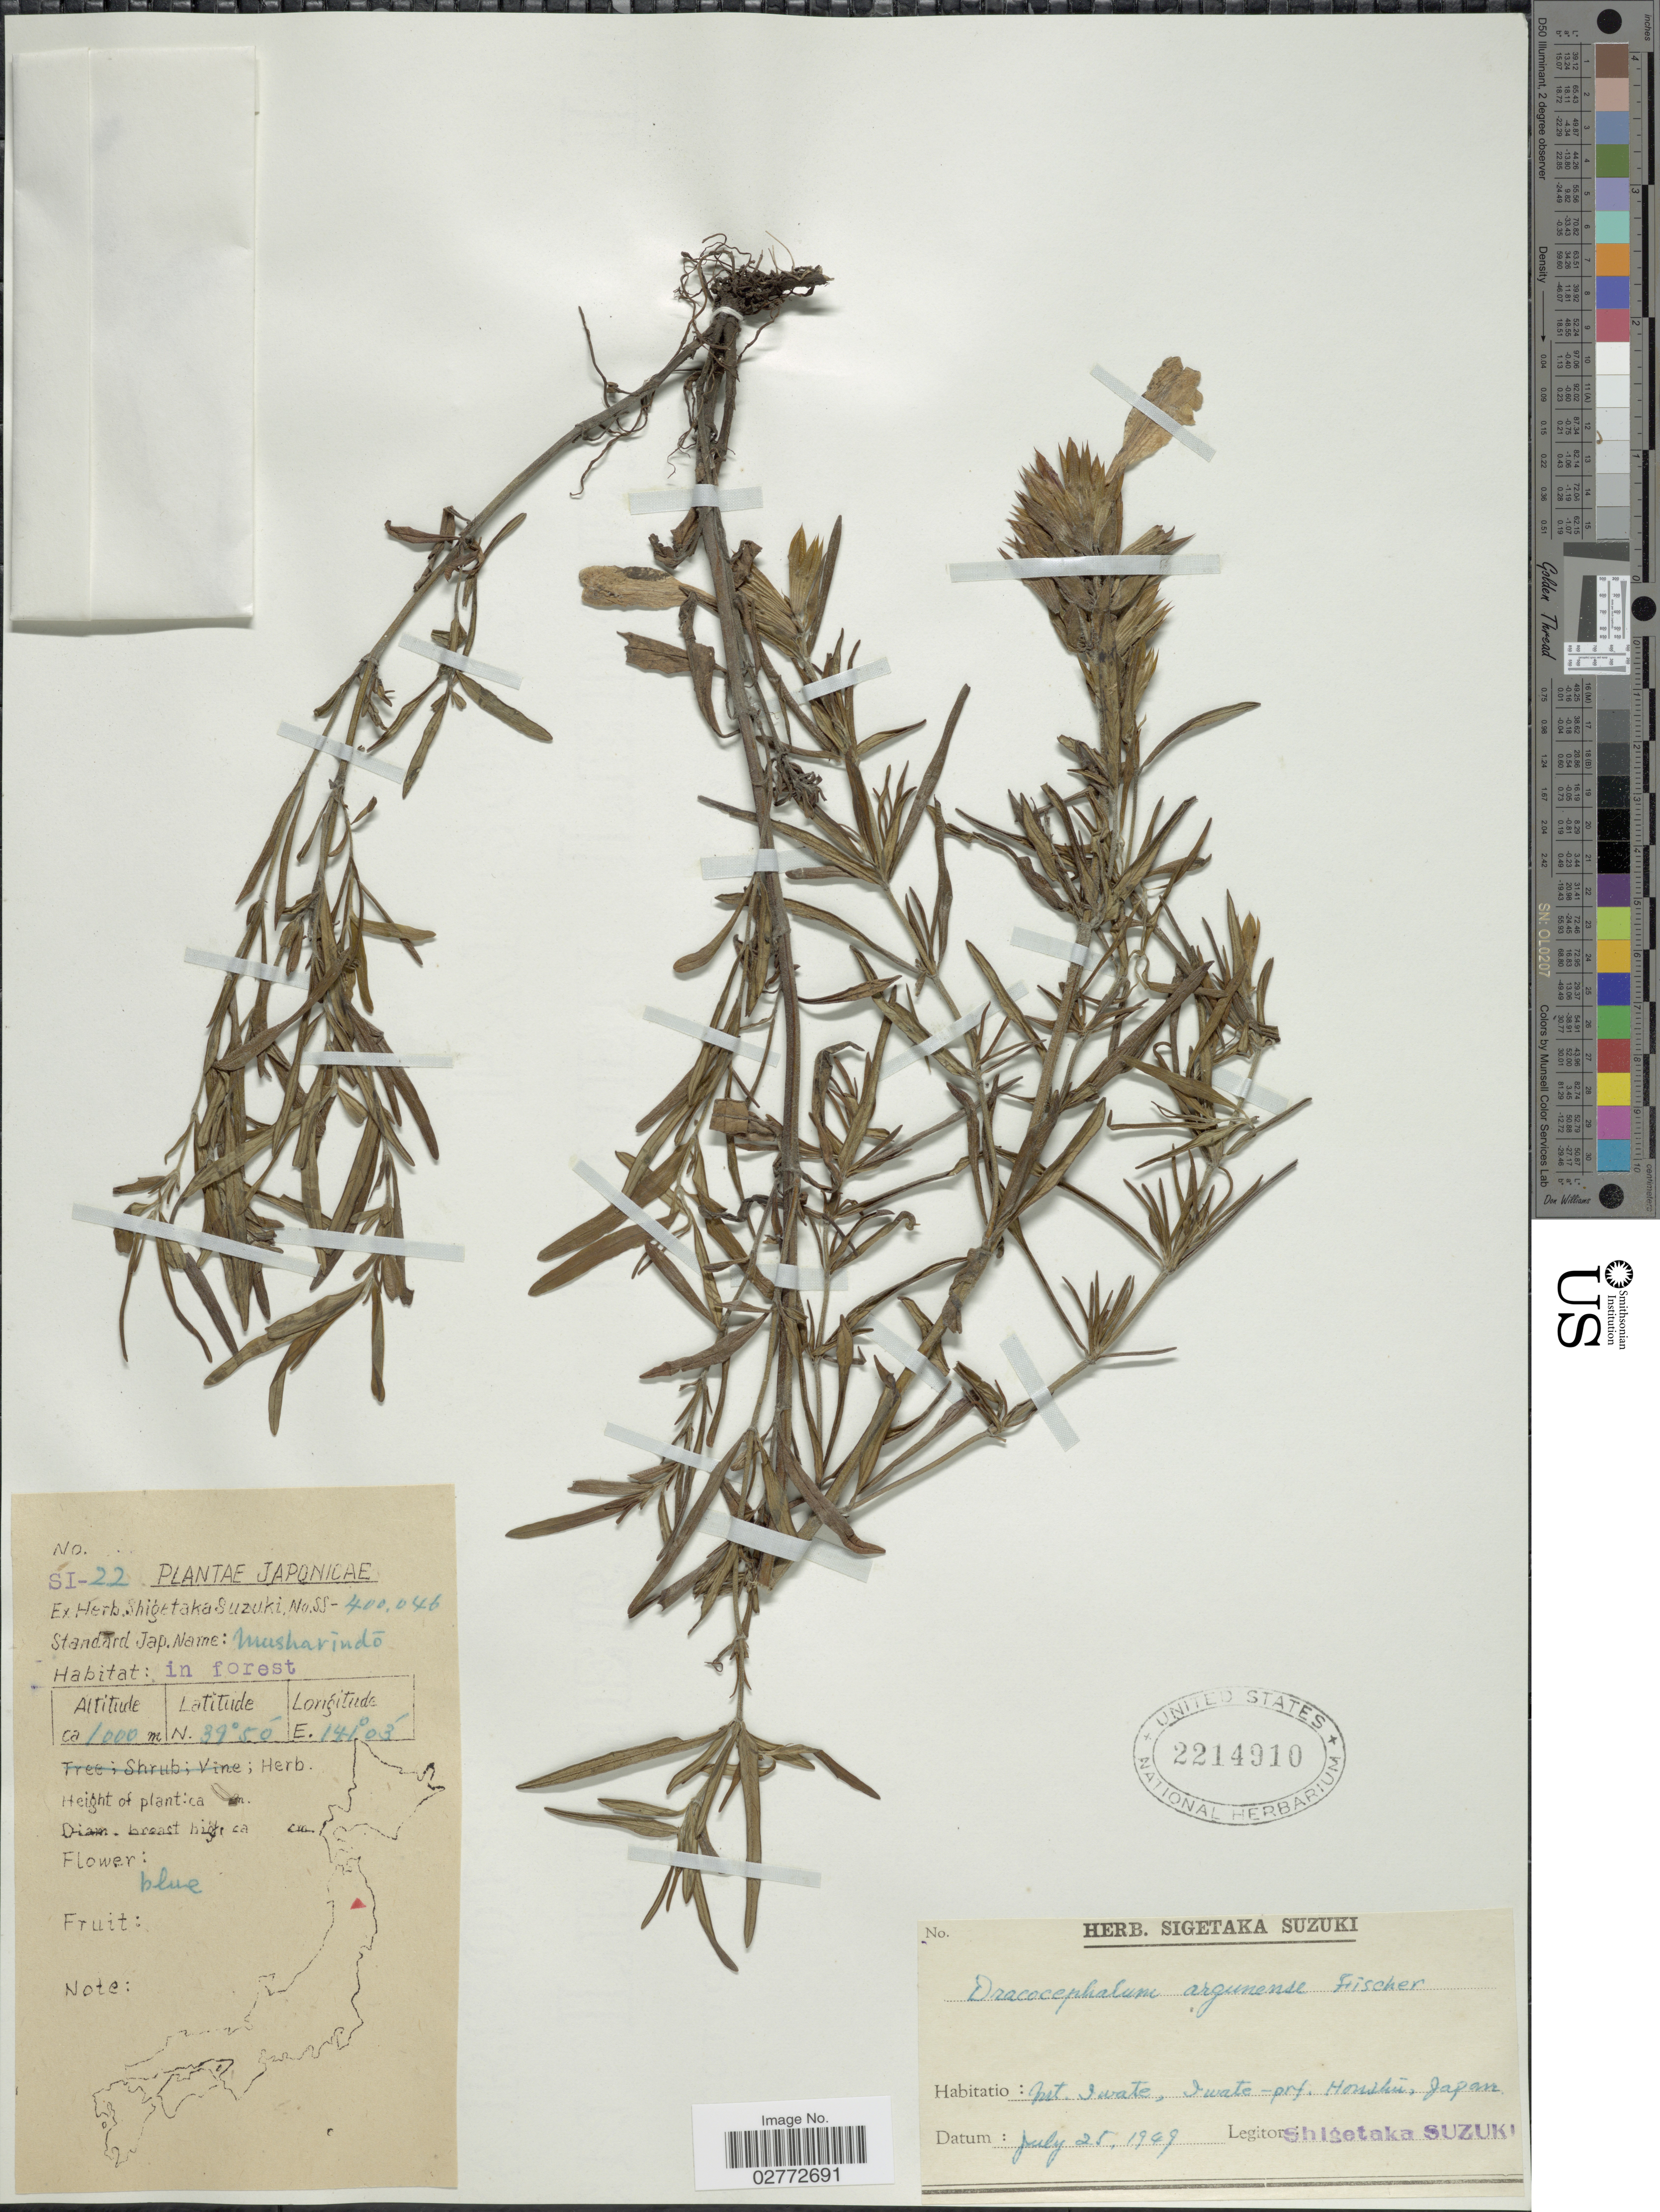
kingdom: Plantae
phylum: Tracheophyta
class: Magnoliopsida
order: Lamiales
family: Lamiaceae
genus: Dracocephalum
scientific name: Dracocephalum argunense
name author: Link ex Fisch.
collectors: S. Suzuki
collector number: SI-22/SS-400.046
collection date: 1949-07-25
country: Japan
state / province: Iwate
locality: Mt. Iwate, Iwate - prf. Honshu.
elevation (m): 1000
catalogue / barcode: US 2214910